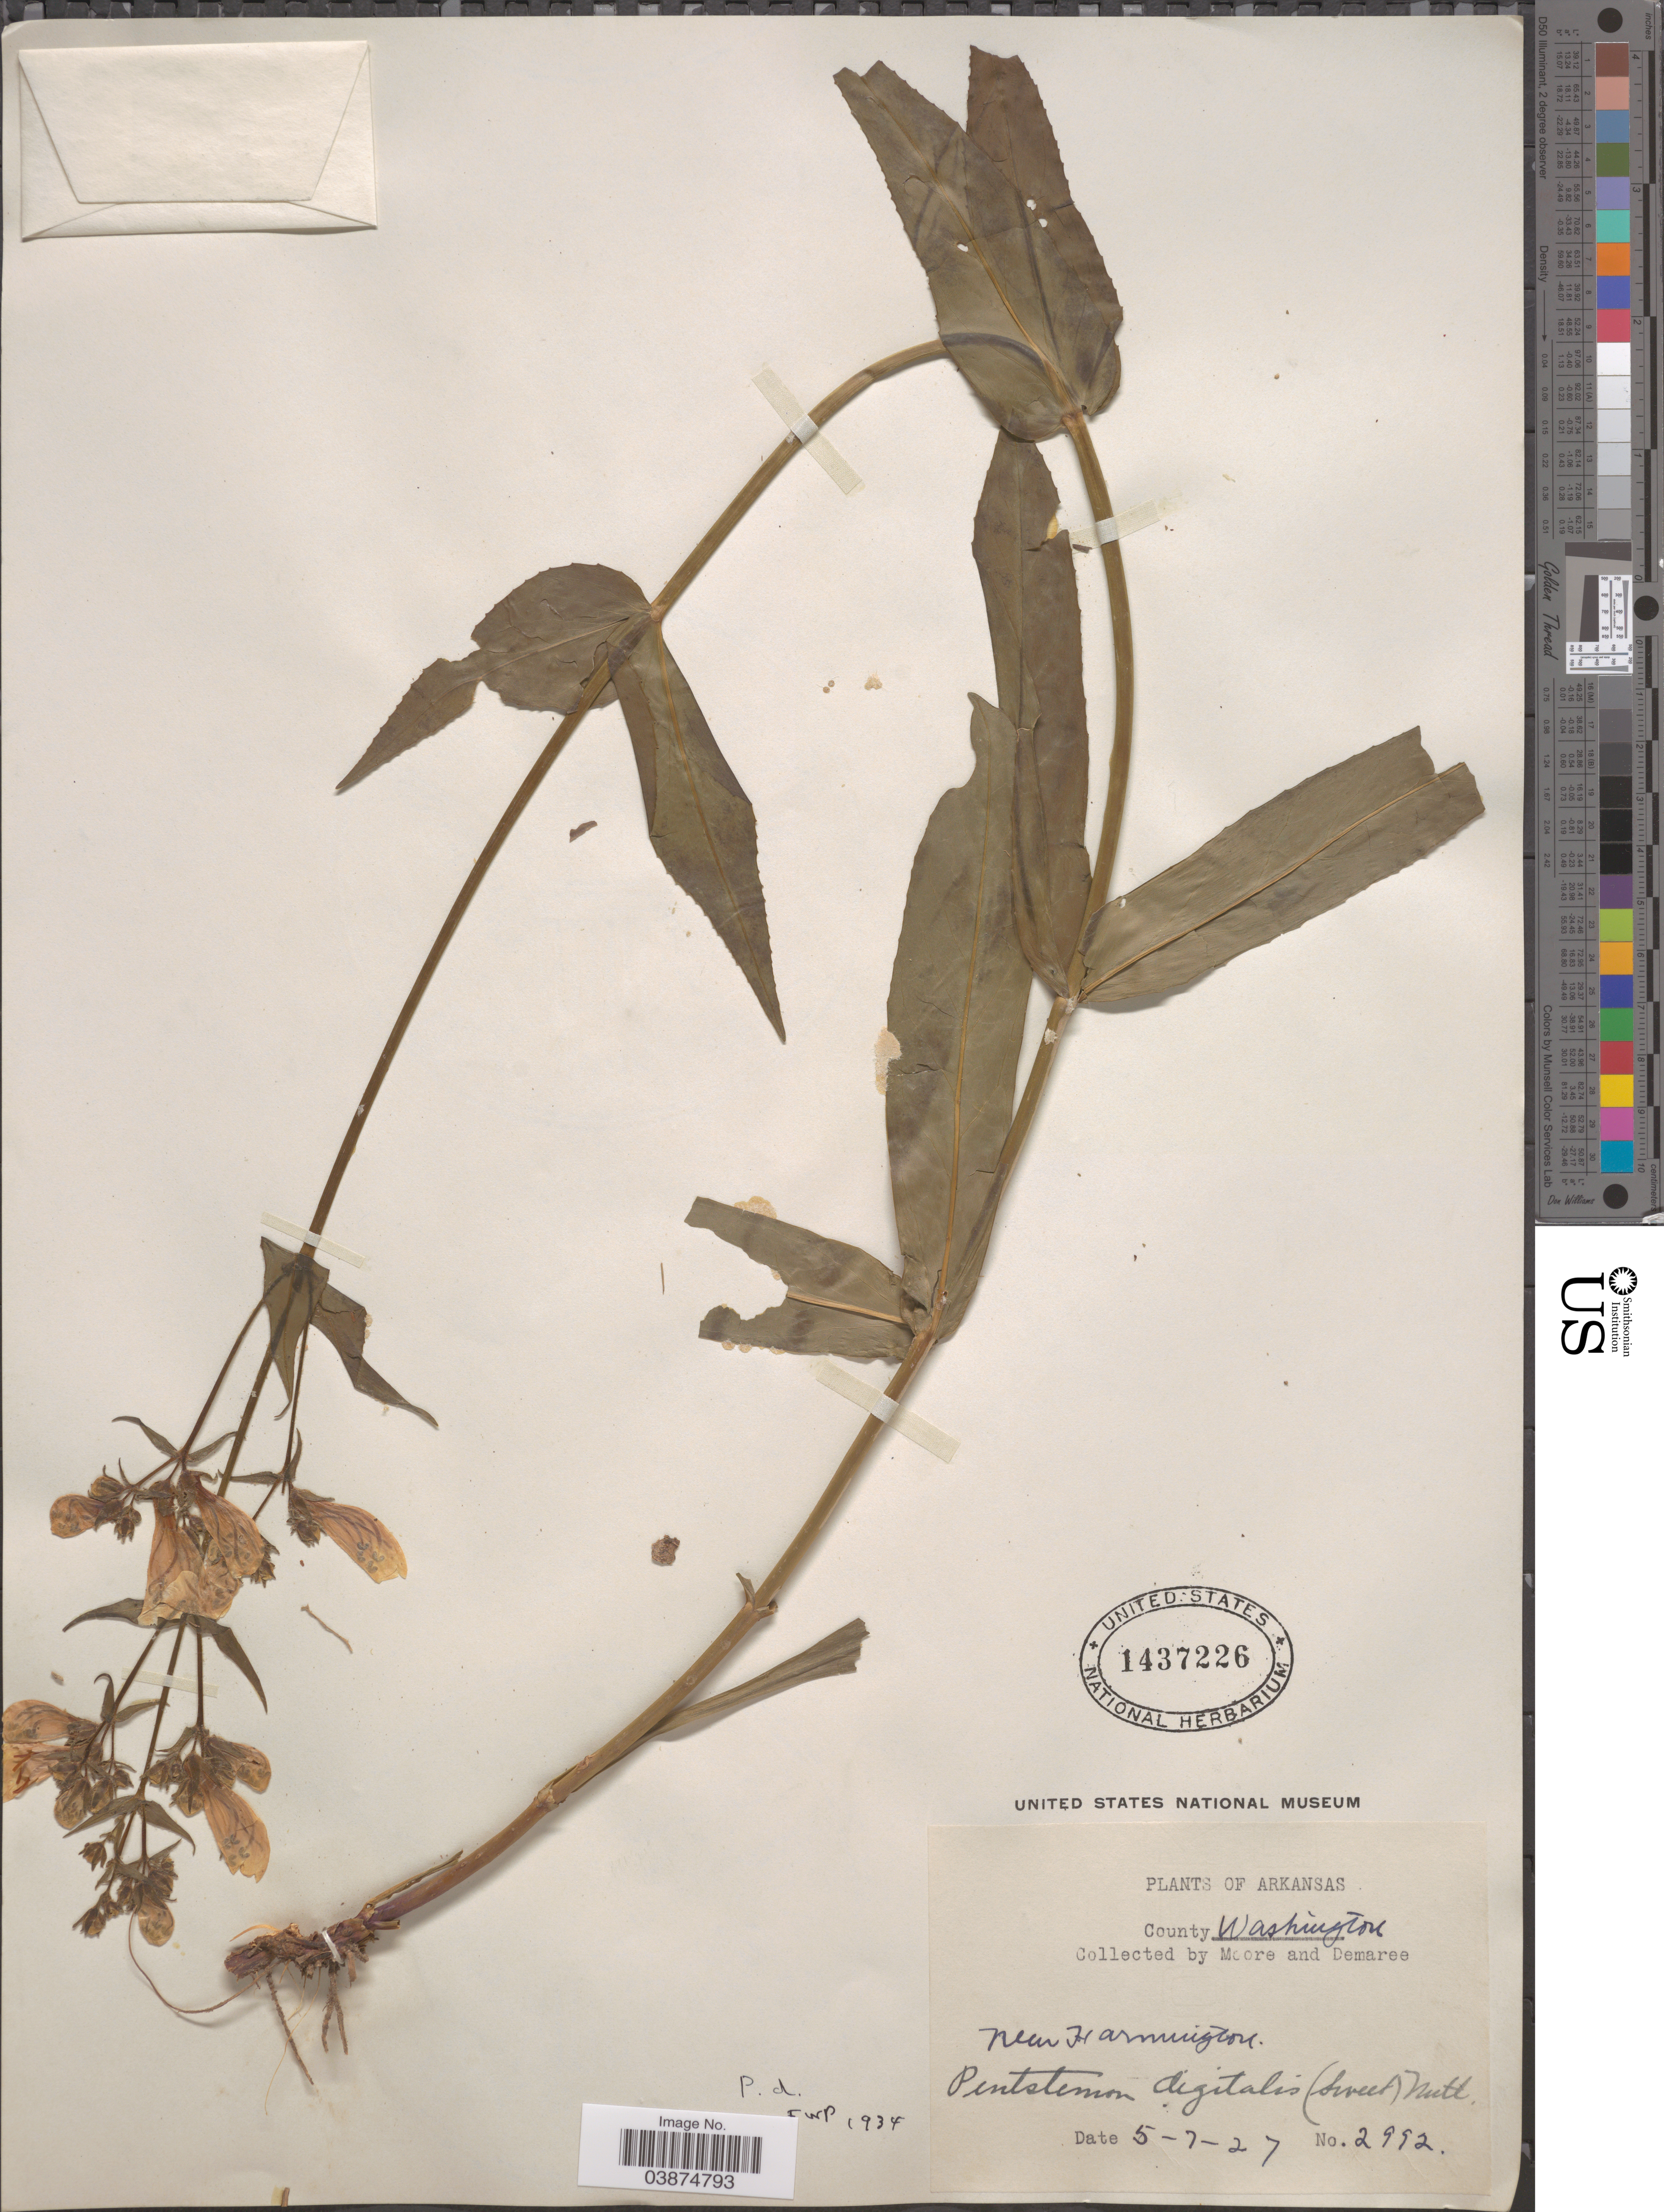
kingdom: Plantae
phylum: Tracheophyta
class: Magnoliopsida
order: Lamiales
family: Plantaginaceae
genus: Penstemon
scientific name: Penstemon digitalis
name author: Nutt. ex Sims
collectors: -. Moore & -. Demaree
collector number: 2992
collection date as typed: Transcribed d/m/y: 7/5/27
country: United States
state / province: Arkansas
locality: County Washington. New Farmington.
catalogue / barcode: US 1437226